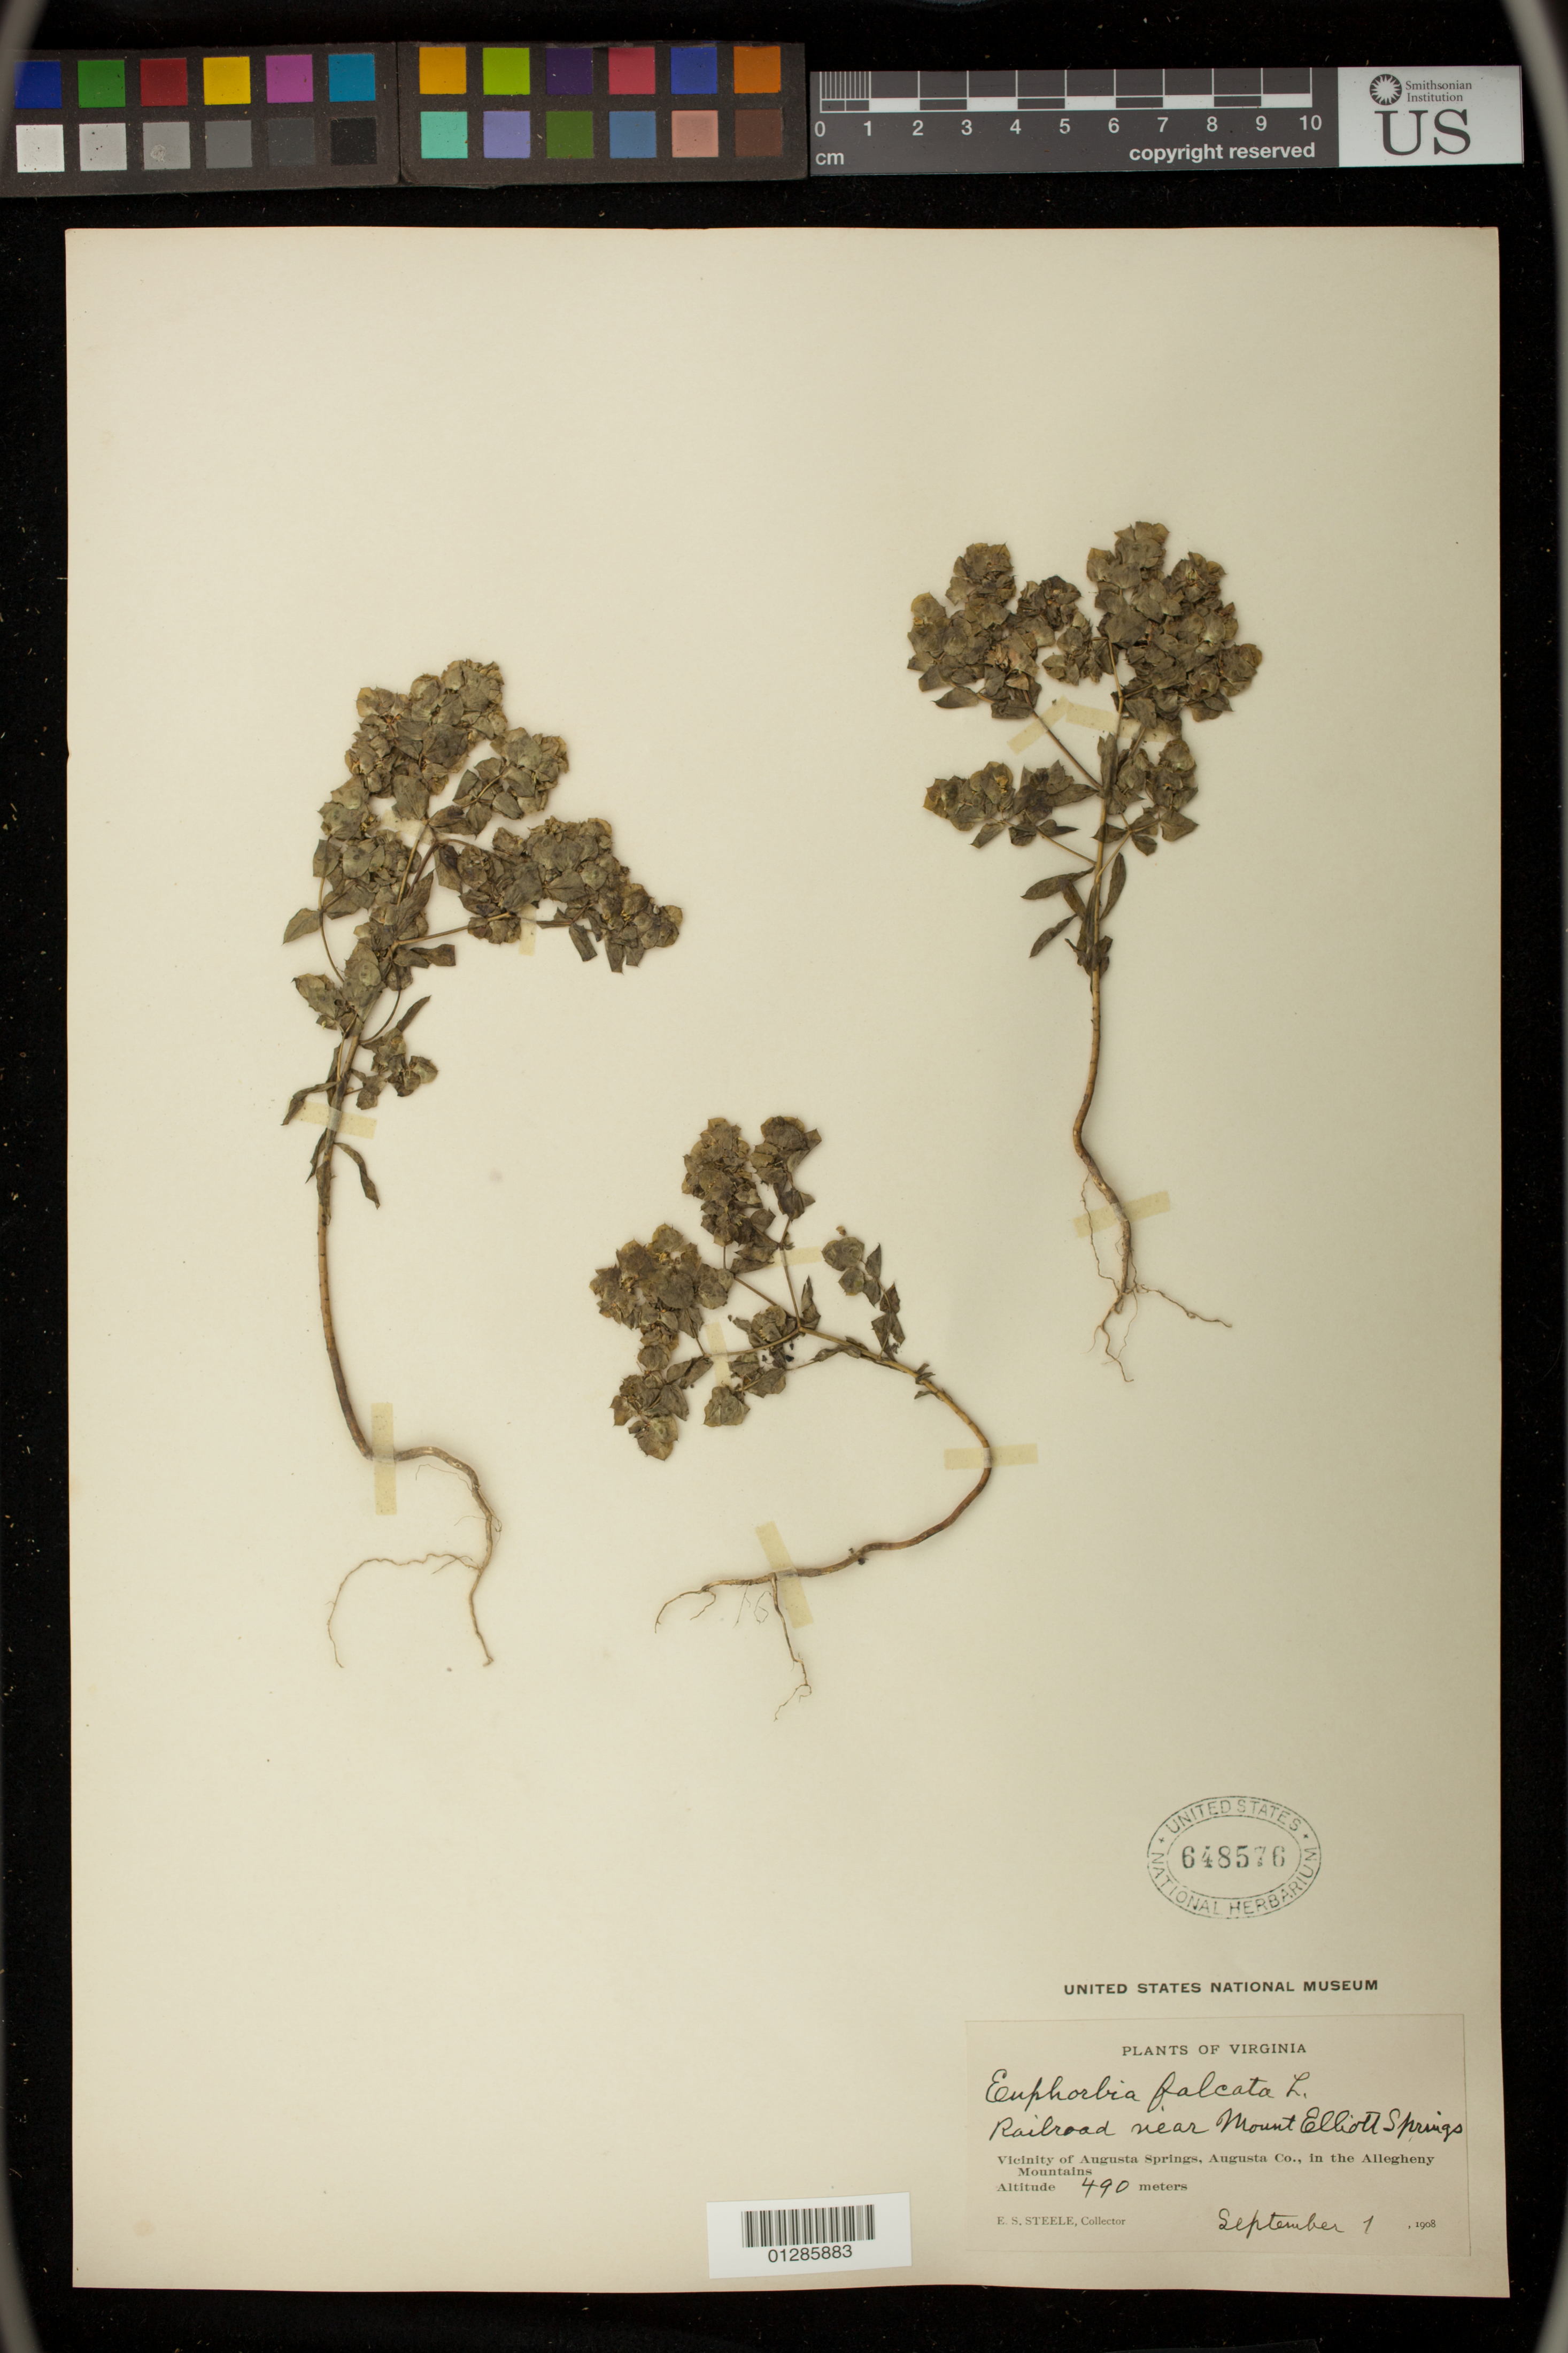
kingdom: Plantae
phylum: Tracheophyta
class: Magnoliopsida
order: Malpighiales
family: Euphorbiaceae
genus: Euphorbia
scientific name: Euphorbia falcata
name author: L.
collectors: E. Steele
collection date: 1908-09-01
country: United States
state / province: Virginia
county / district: Augusta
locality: Vicinity of Augusta Springs, in the Allegheny Mountains. Railroad near Mount Elliott Springs.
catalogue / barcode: US 648576